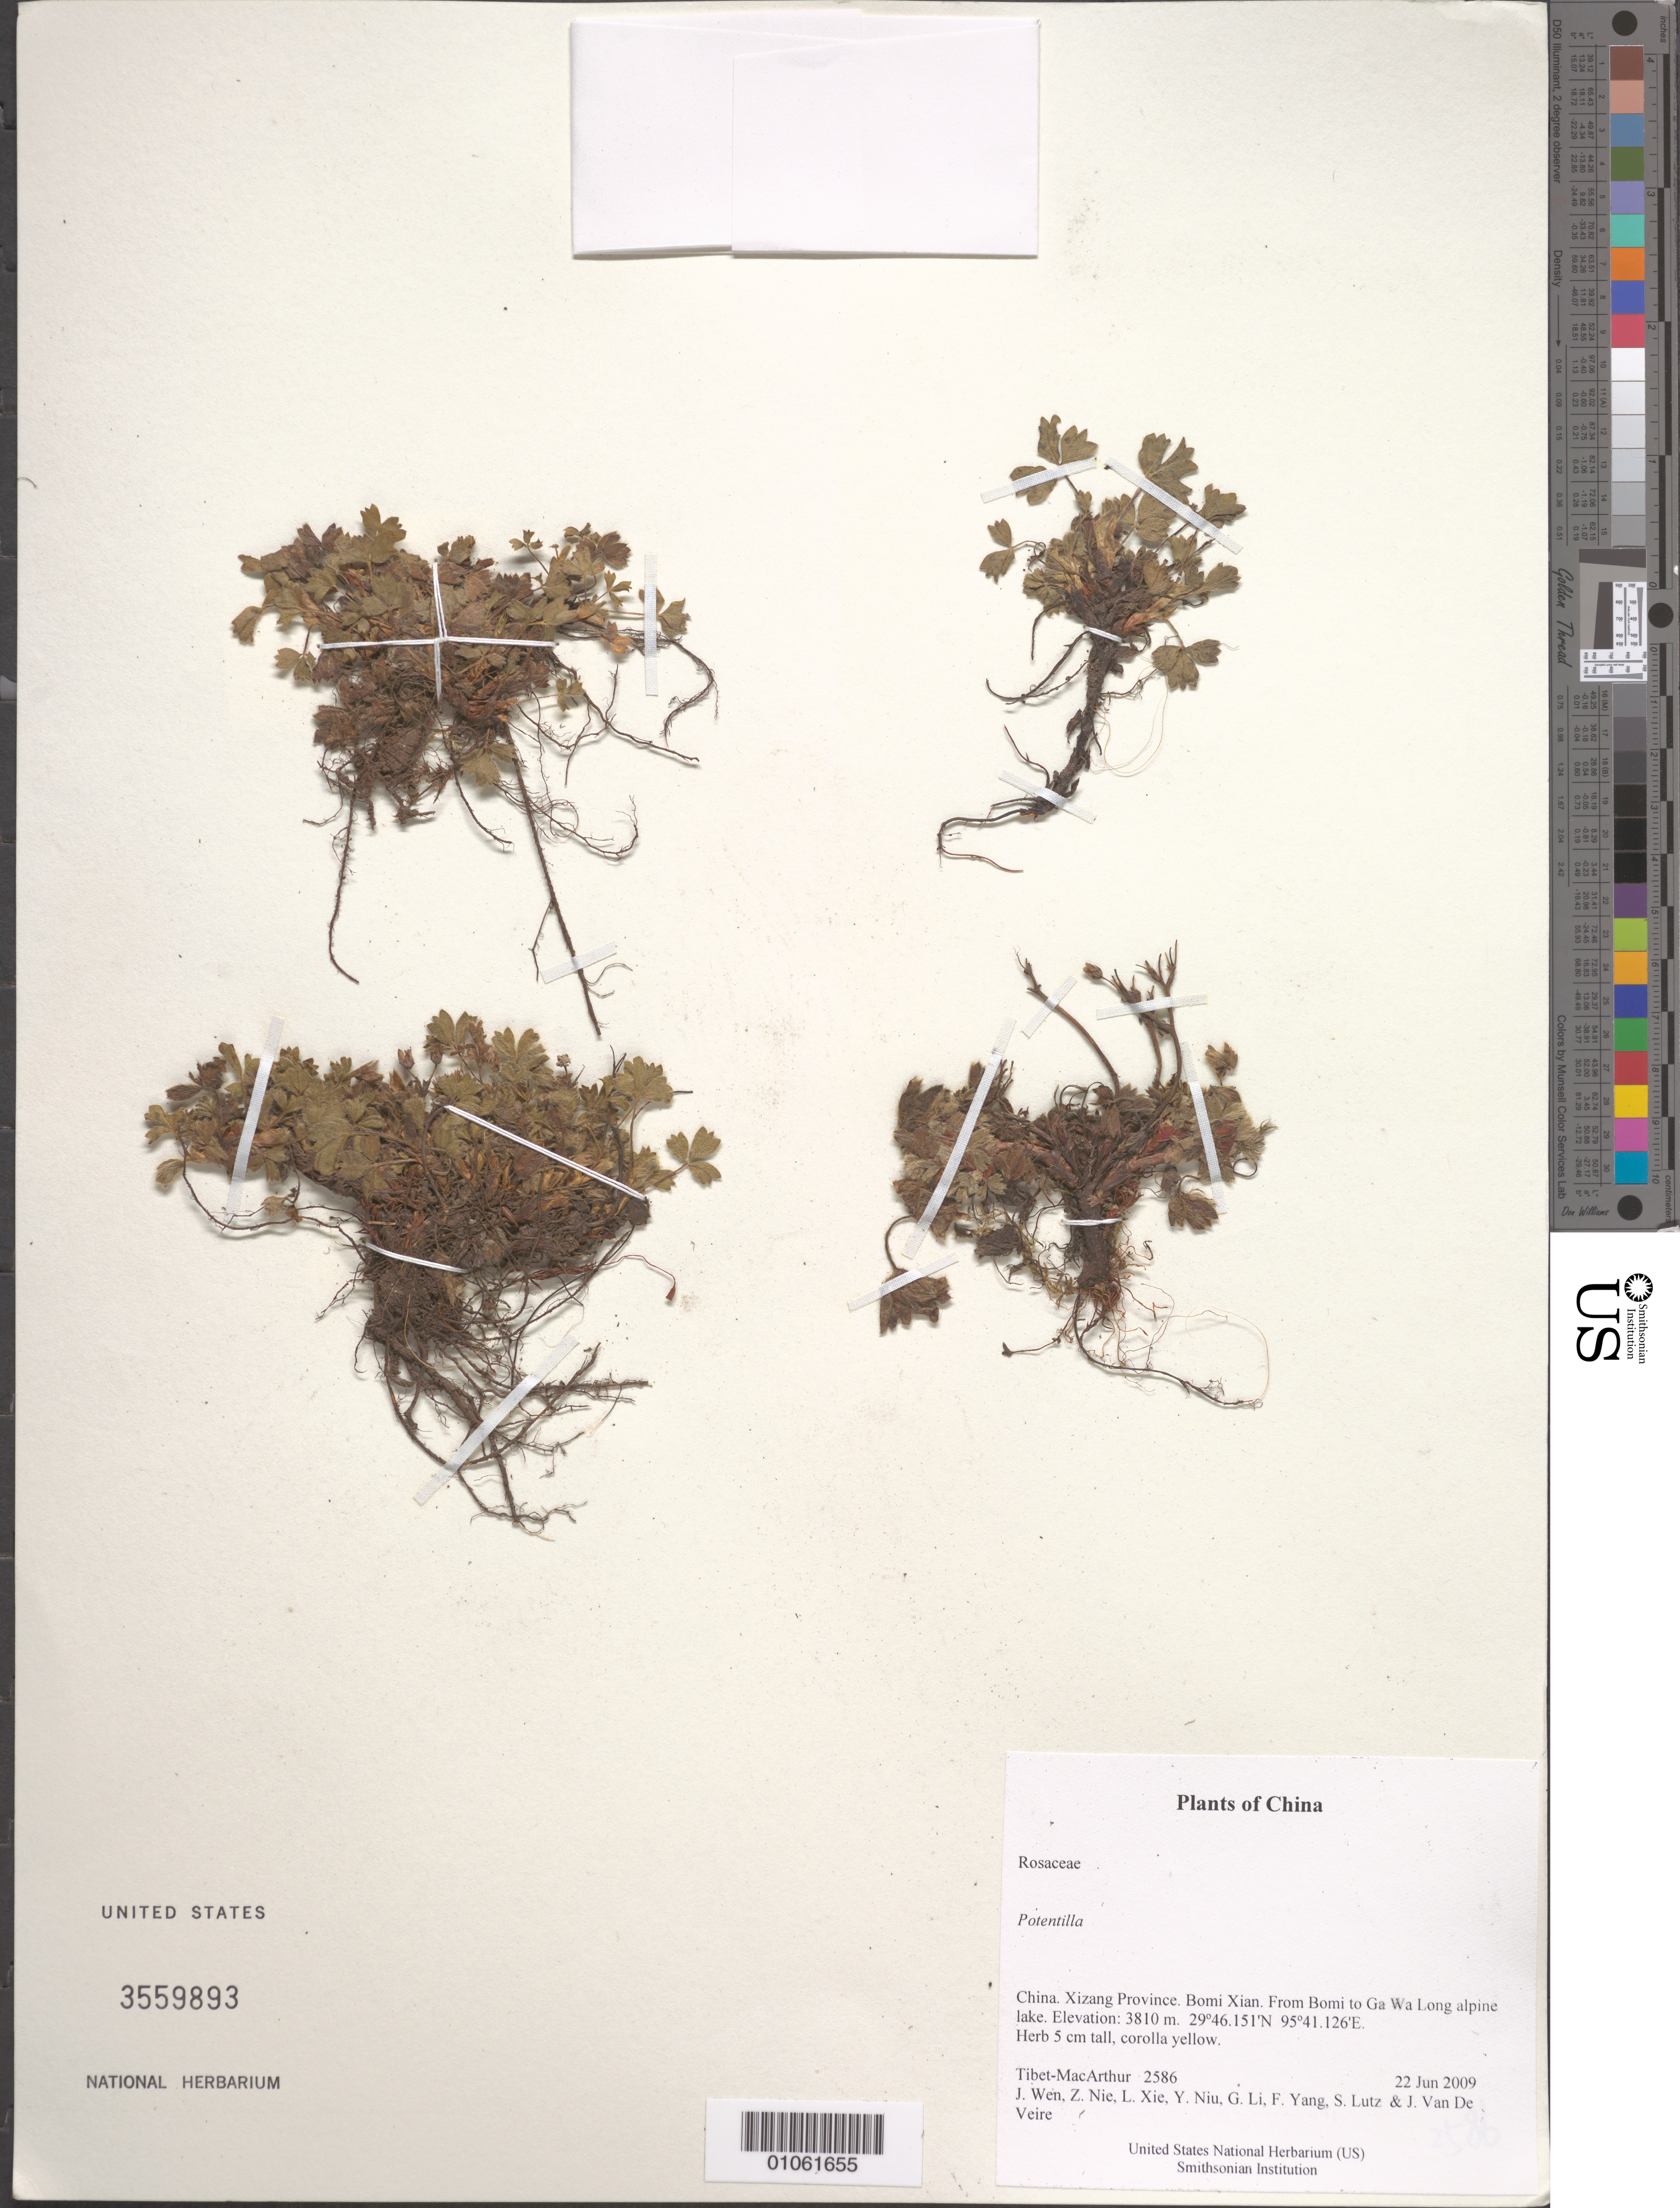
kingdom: Plantae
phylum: Tracheophyta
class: Magnoliopsida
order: Rosales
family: Rosaceae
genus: Potentilla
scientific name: Potentilla sp.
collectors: Tibet-MacArthur, J. Wen, Z. Nie, L. Xie, Y. Niu, G. Li, F. Yang, S. Lutz & J. Van De Veire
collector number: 2586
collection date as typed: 22 Jun 2009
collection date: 2009-06-22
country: China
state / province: Xizang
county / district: Bomi Xian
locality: From Bomi to Ga Wa Long alpine lake.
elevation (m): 3810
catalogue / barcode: US 3559893